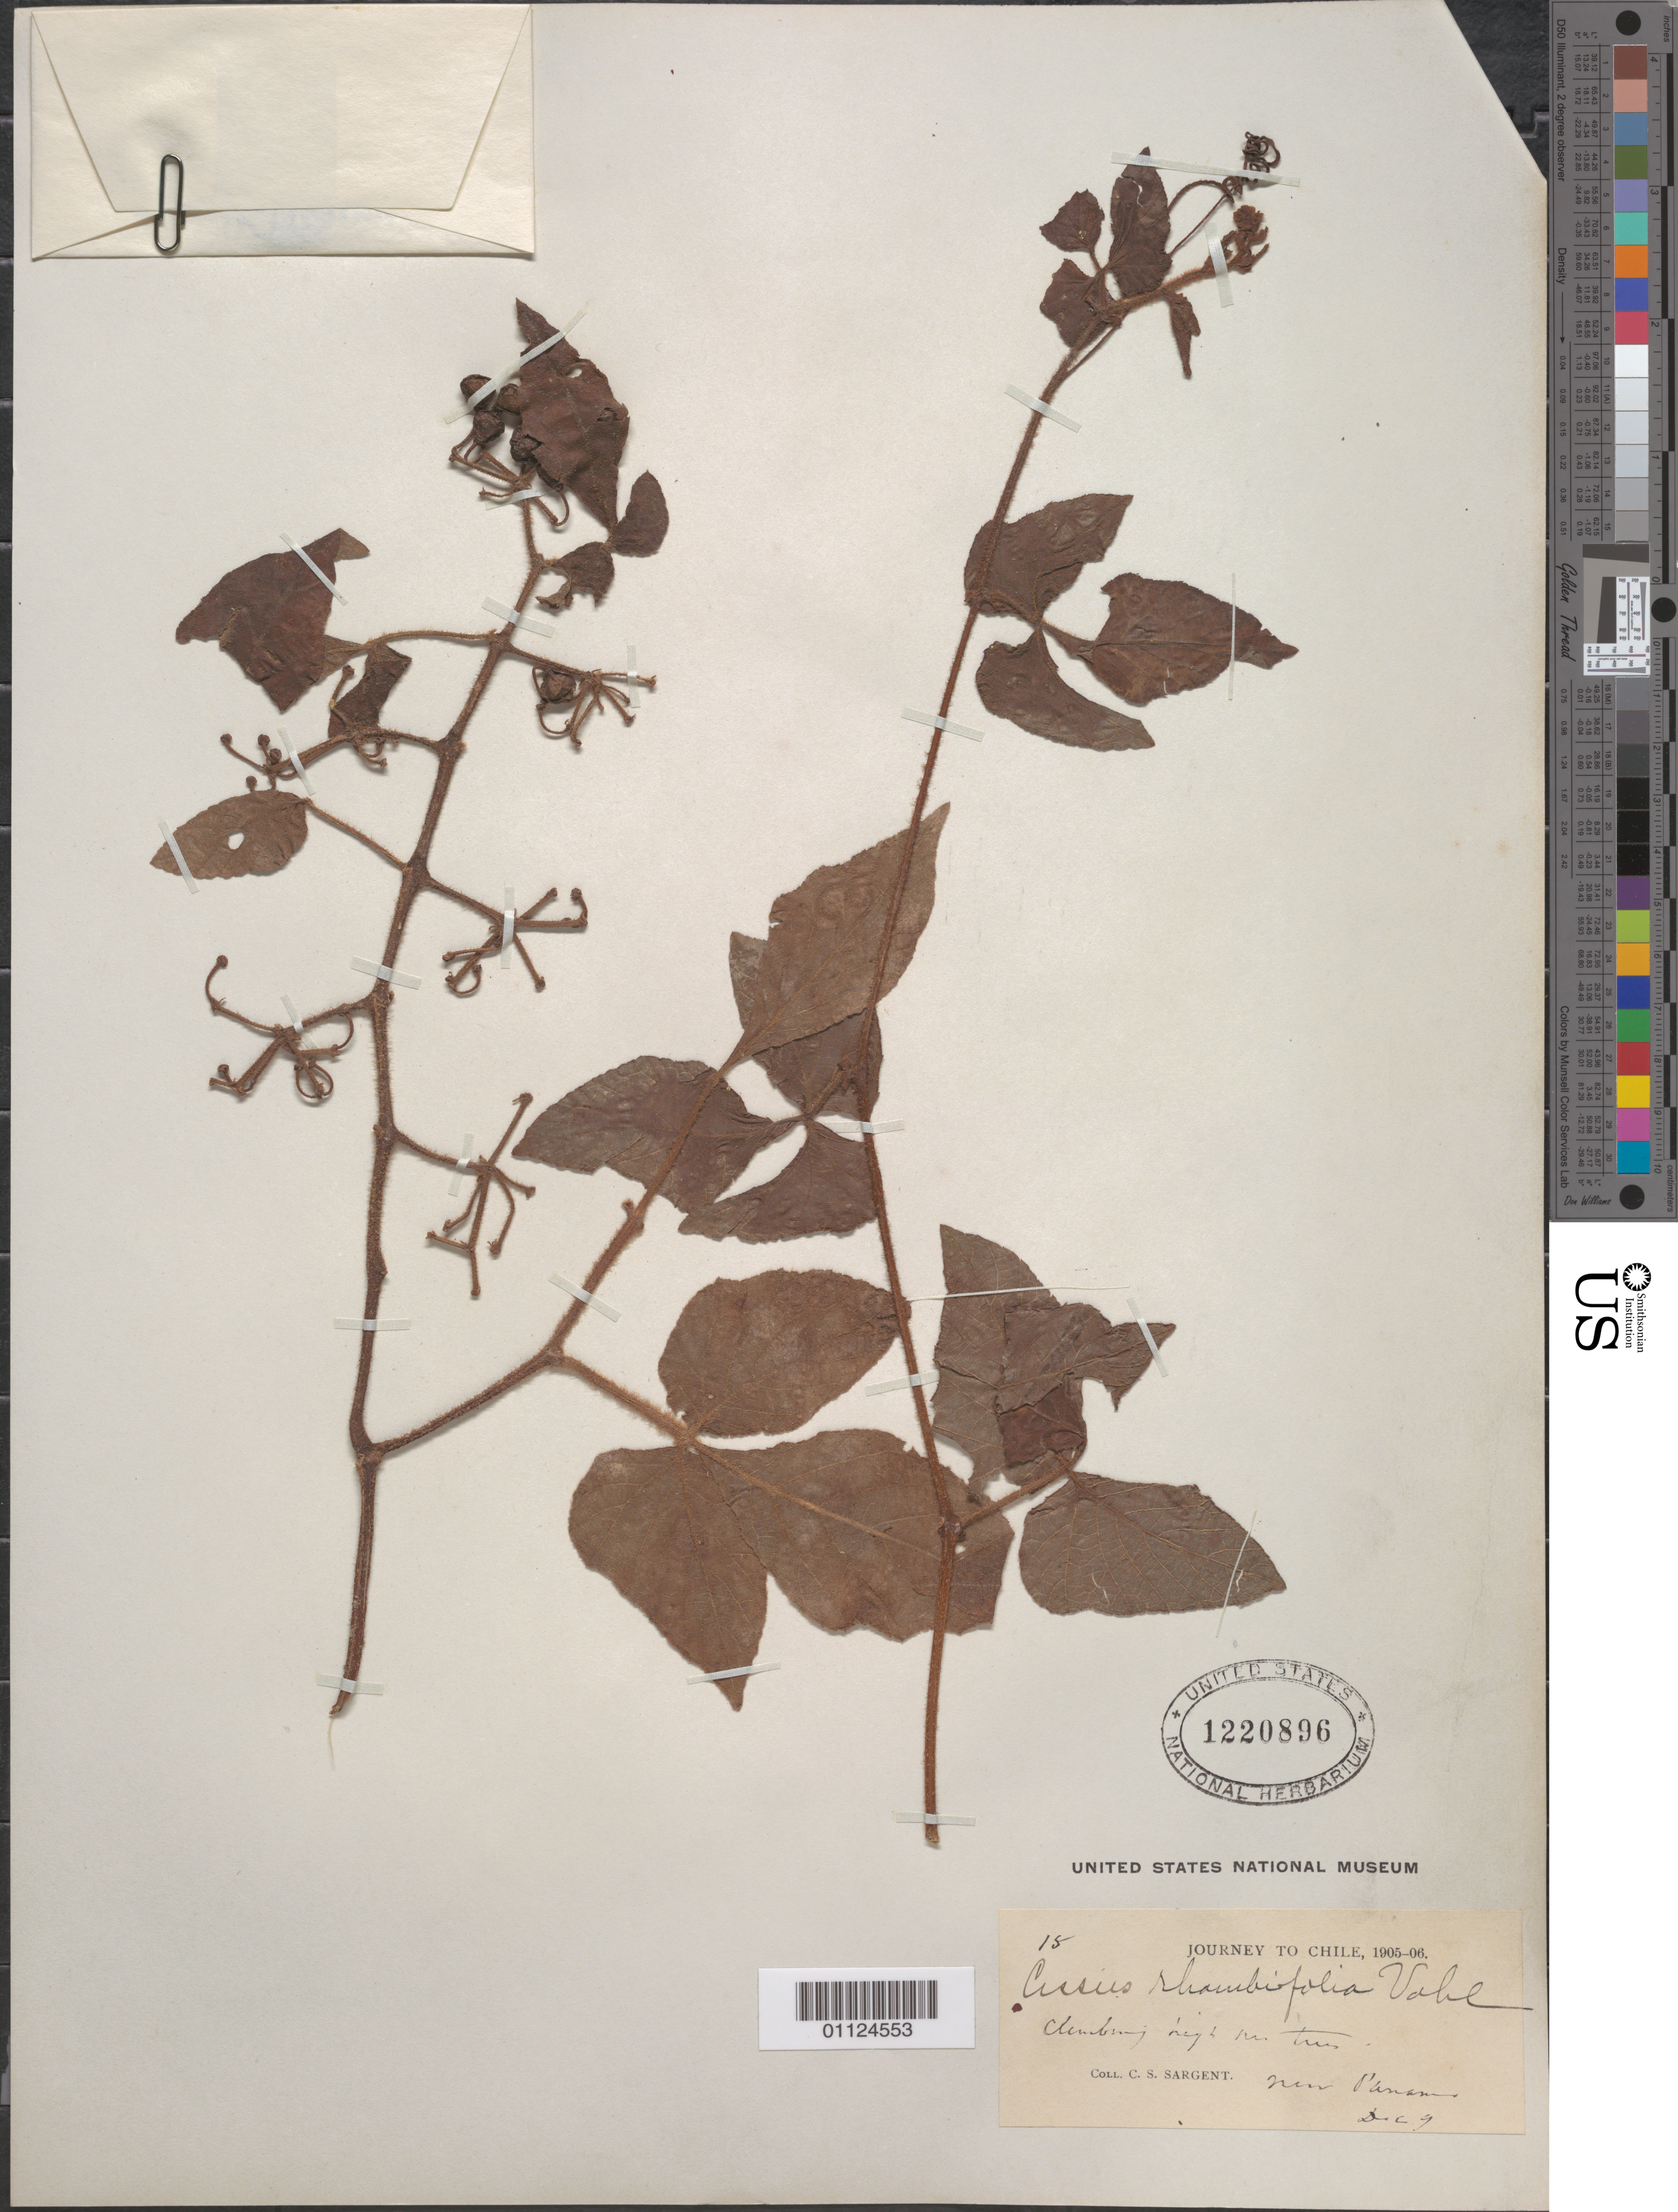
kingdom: Plantae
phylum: Tracheophyta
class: Magnoliopsida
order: Vitales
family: Vitaceae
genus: Cissus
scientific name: Cissus rhombifolia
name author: Vahl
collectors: C. S. Sargent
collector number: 18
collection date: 1905/1906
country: Chile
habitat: Climbing high in trees.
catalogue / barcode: US 1220896